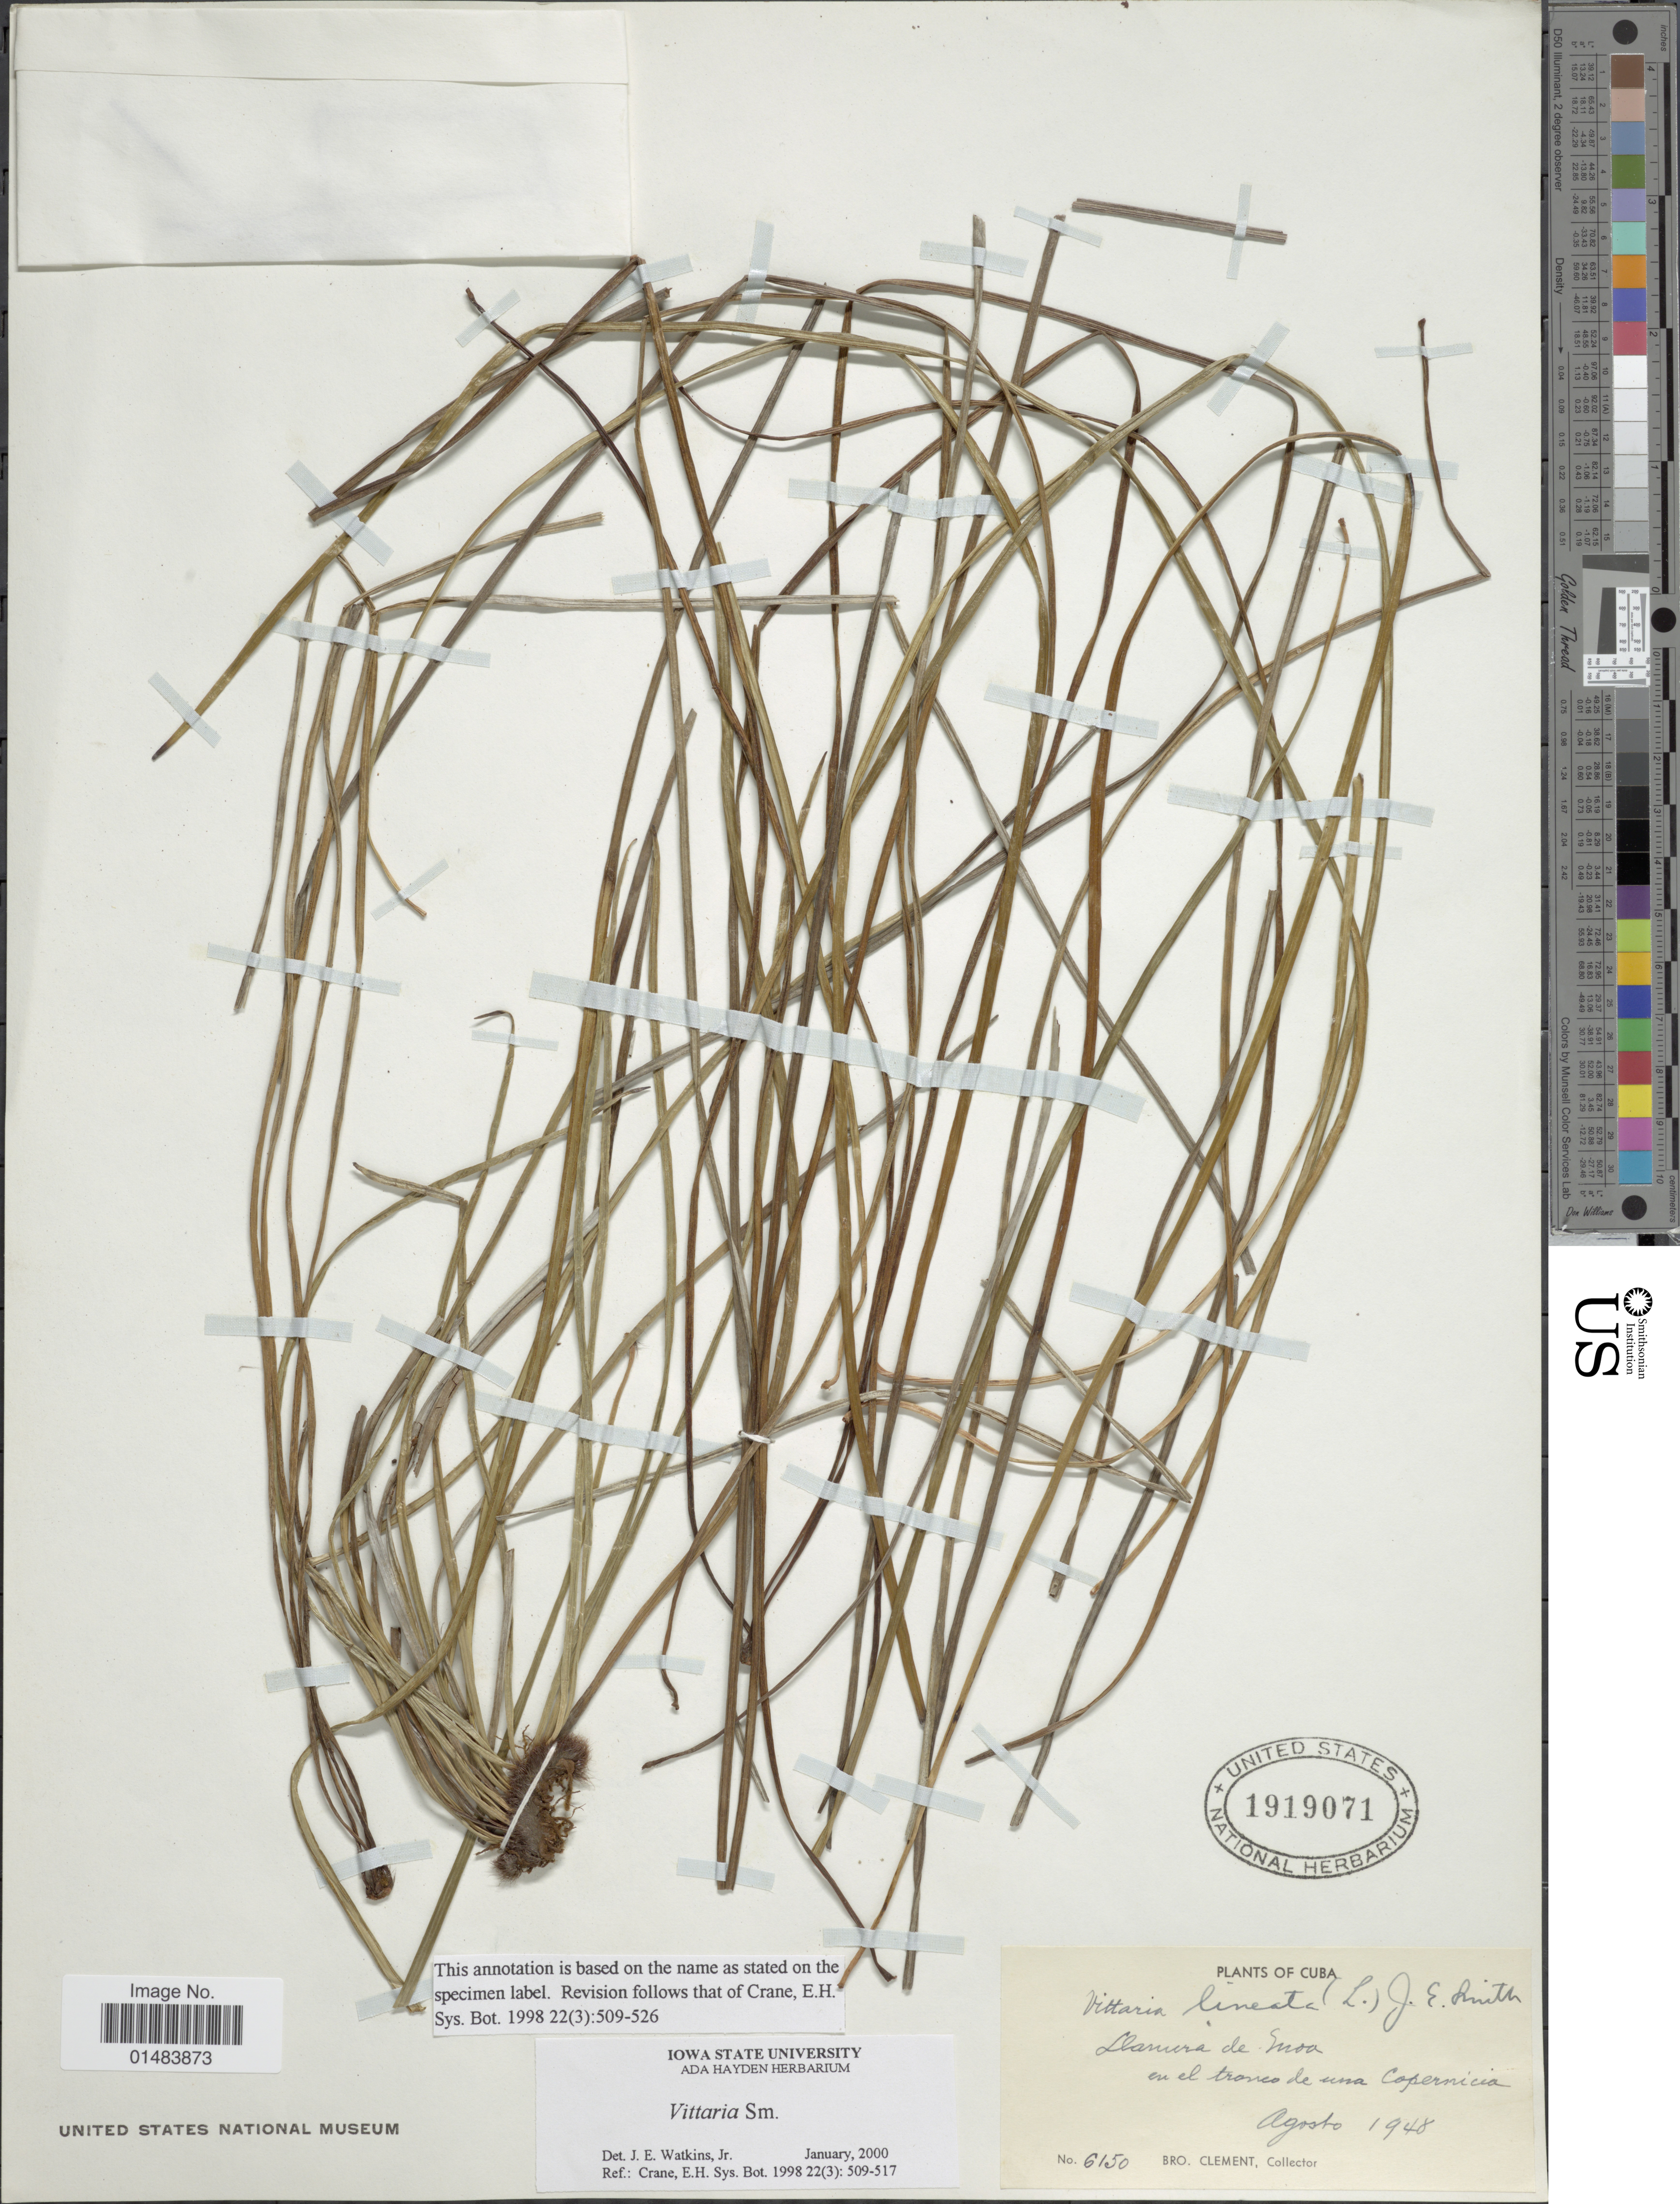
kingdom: Plantae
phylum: Tracheophyta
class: Polypodiopsida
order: Polypodiales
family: Pteridaceae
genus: Vittaria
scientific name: Vittaria lineata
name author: (L.) Sm.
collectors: A. Clément Téteau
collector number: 6150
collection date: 1948-08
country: Cuba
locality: Plants of Cuba, Llanura de Moa en el tronco de una Copernicia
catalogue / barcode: US 1919071